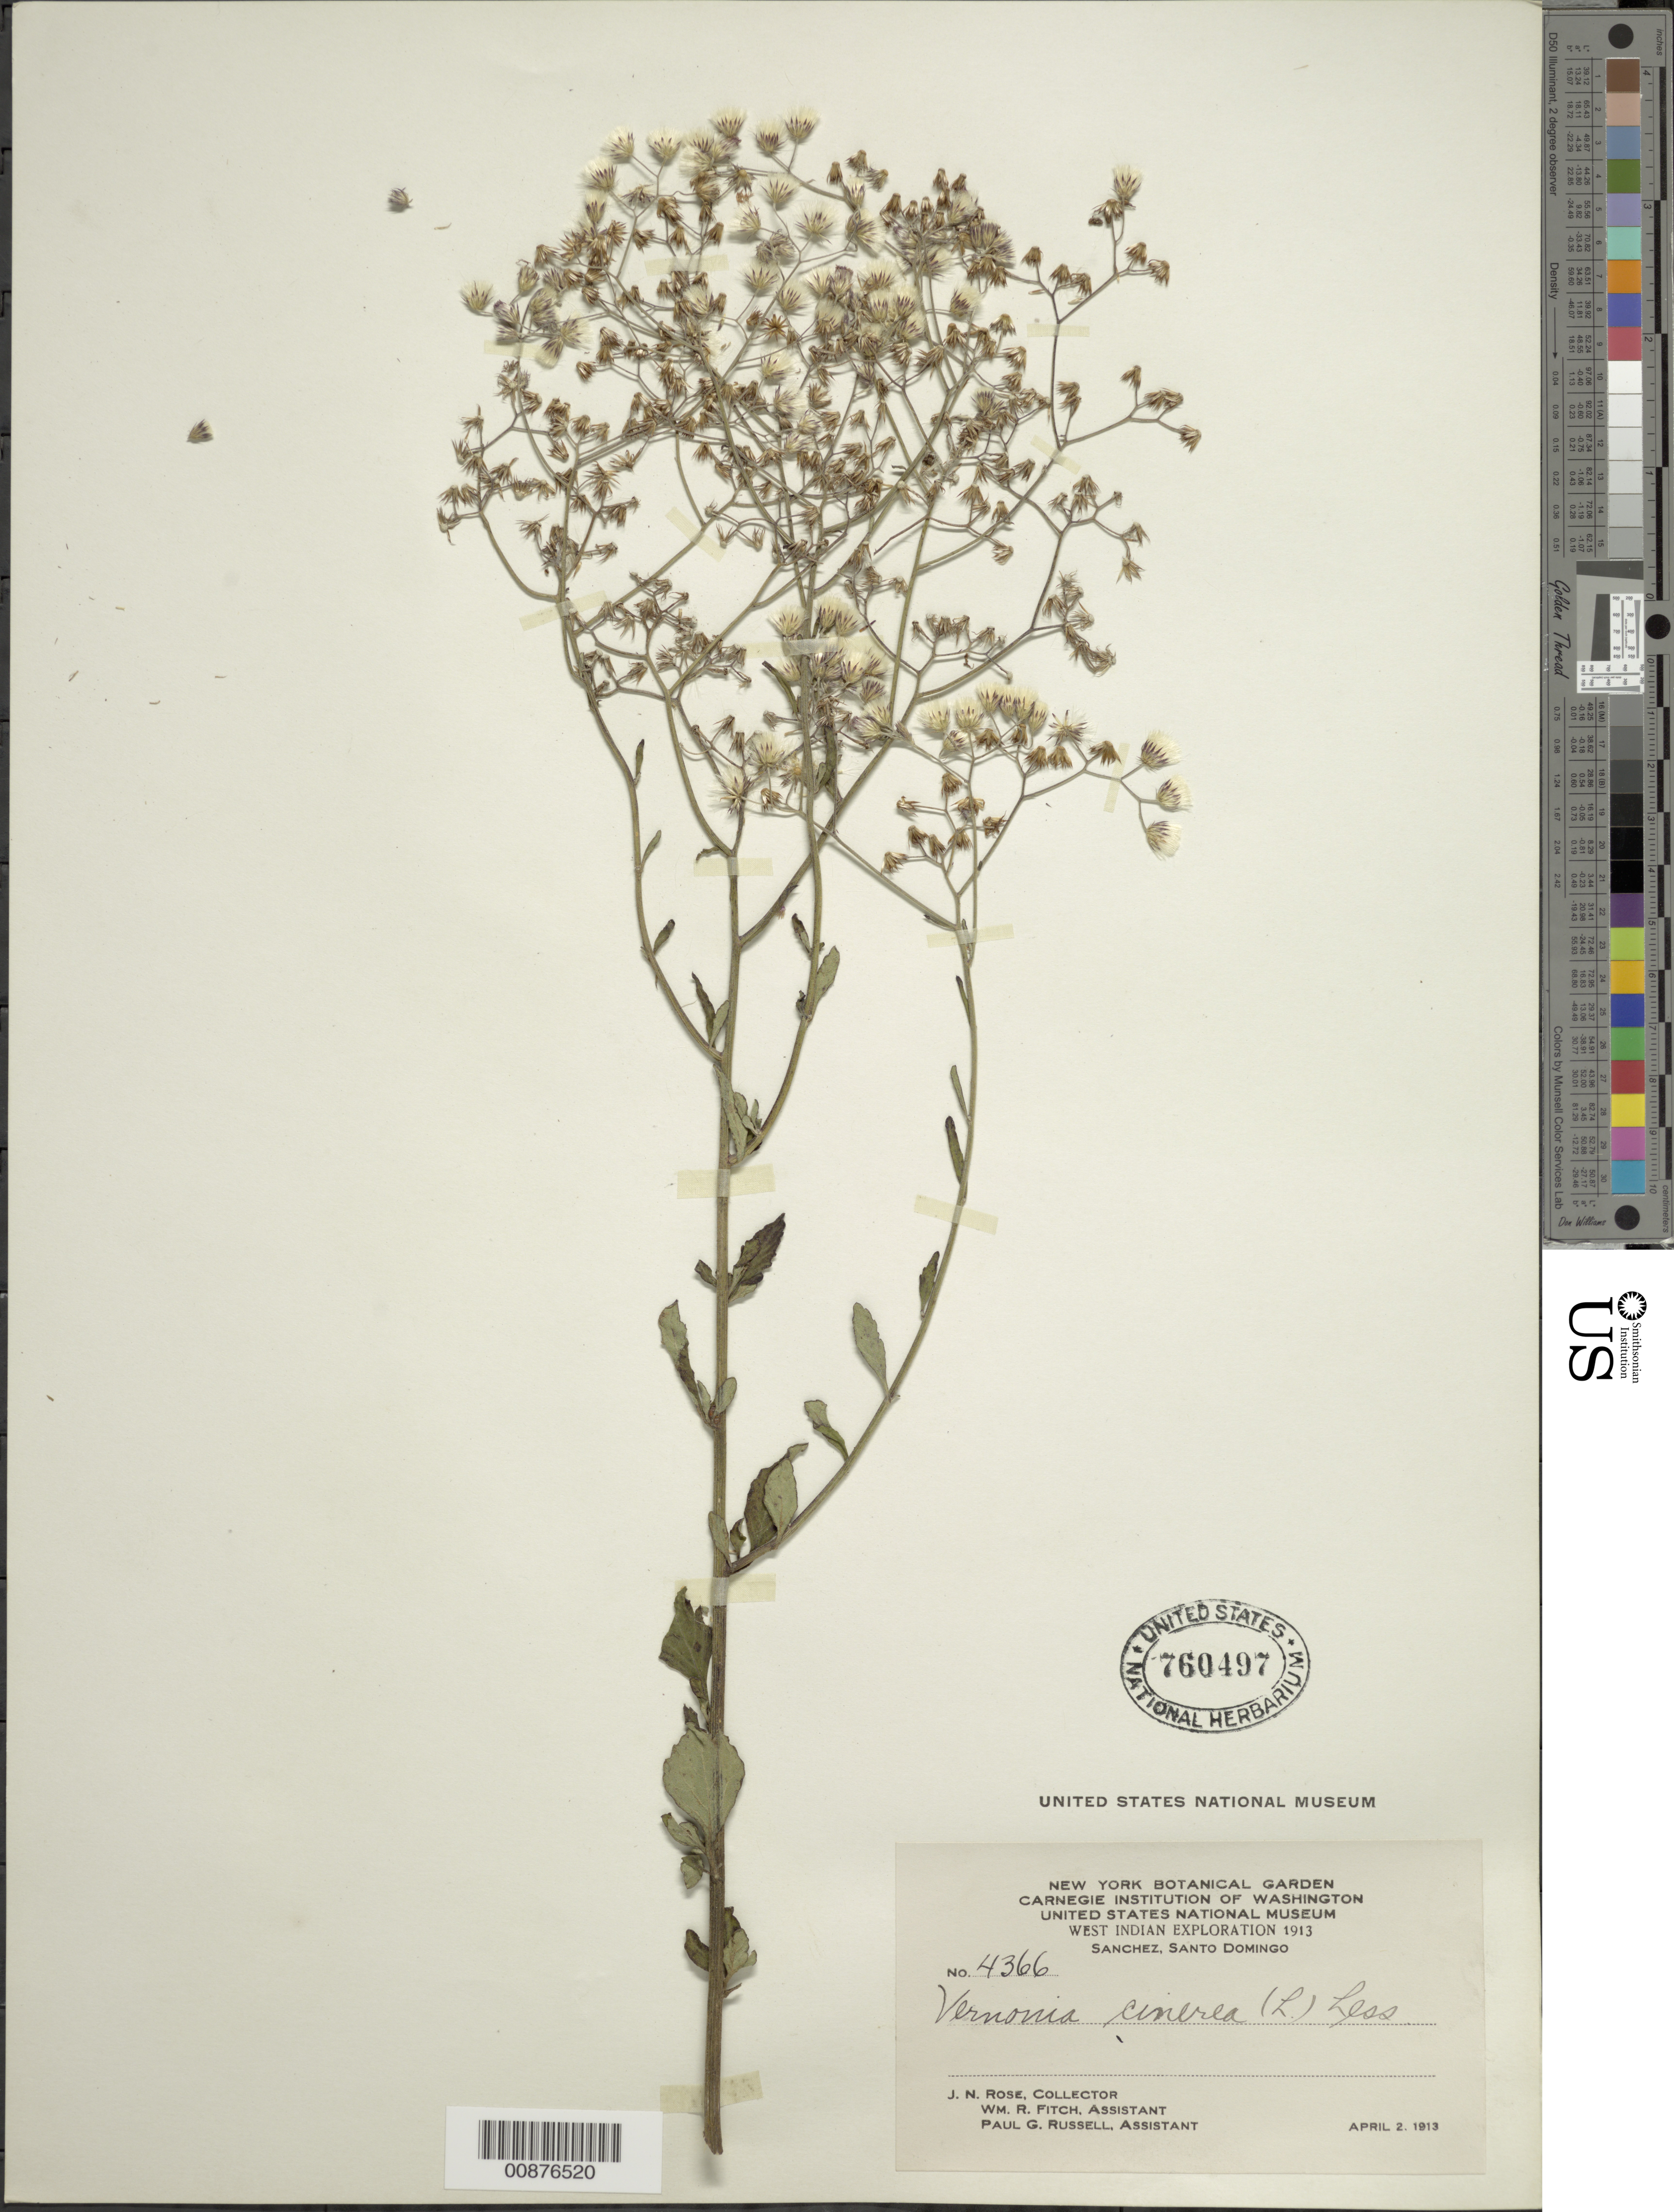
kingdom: Plantae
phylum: Tracheophyta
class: Magnoliopsida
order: Asterales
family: Asteraceae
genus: Cyanthillium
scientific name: Cyanthillium cinereum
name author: (L.) H. Rob.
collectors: J. N. Rose, W. R. Fitch & P. G. Russell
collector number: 4366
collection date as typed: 02 Apr 1913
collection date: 1913-04-02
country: Dominican Republic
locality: Sanchez, Santo Domingo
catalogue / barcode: US 760497